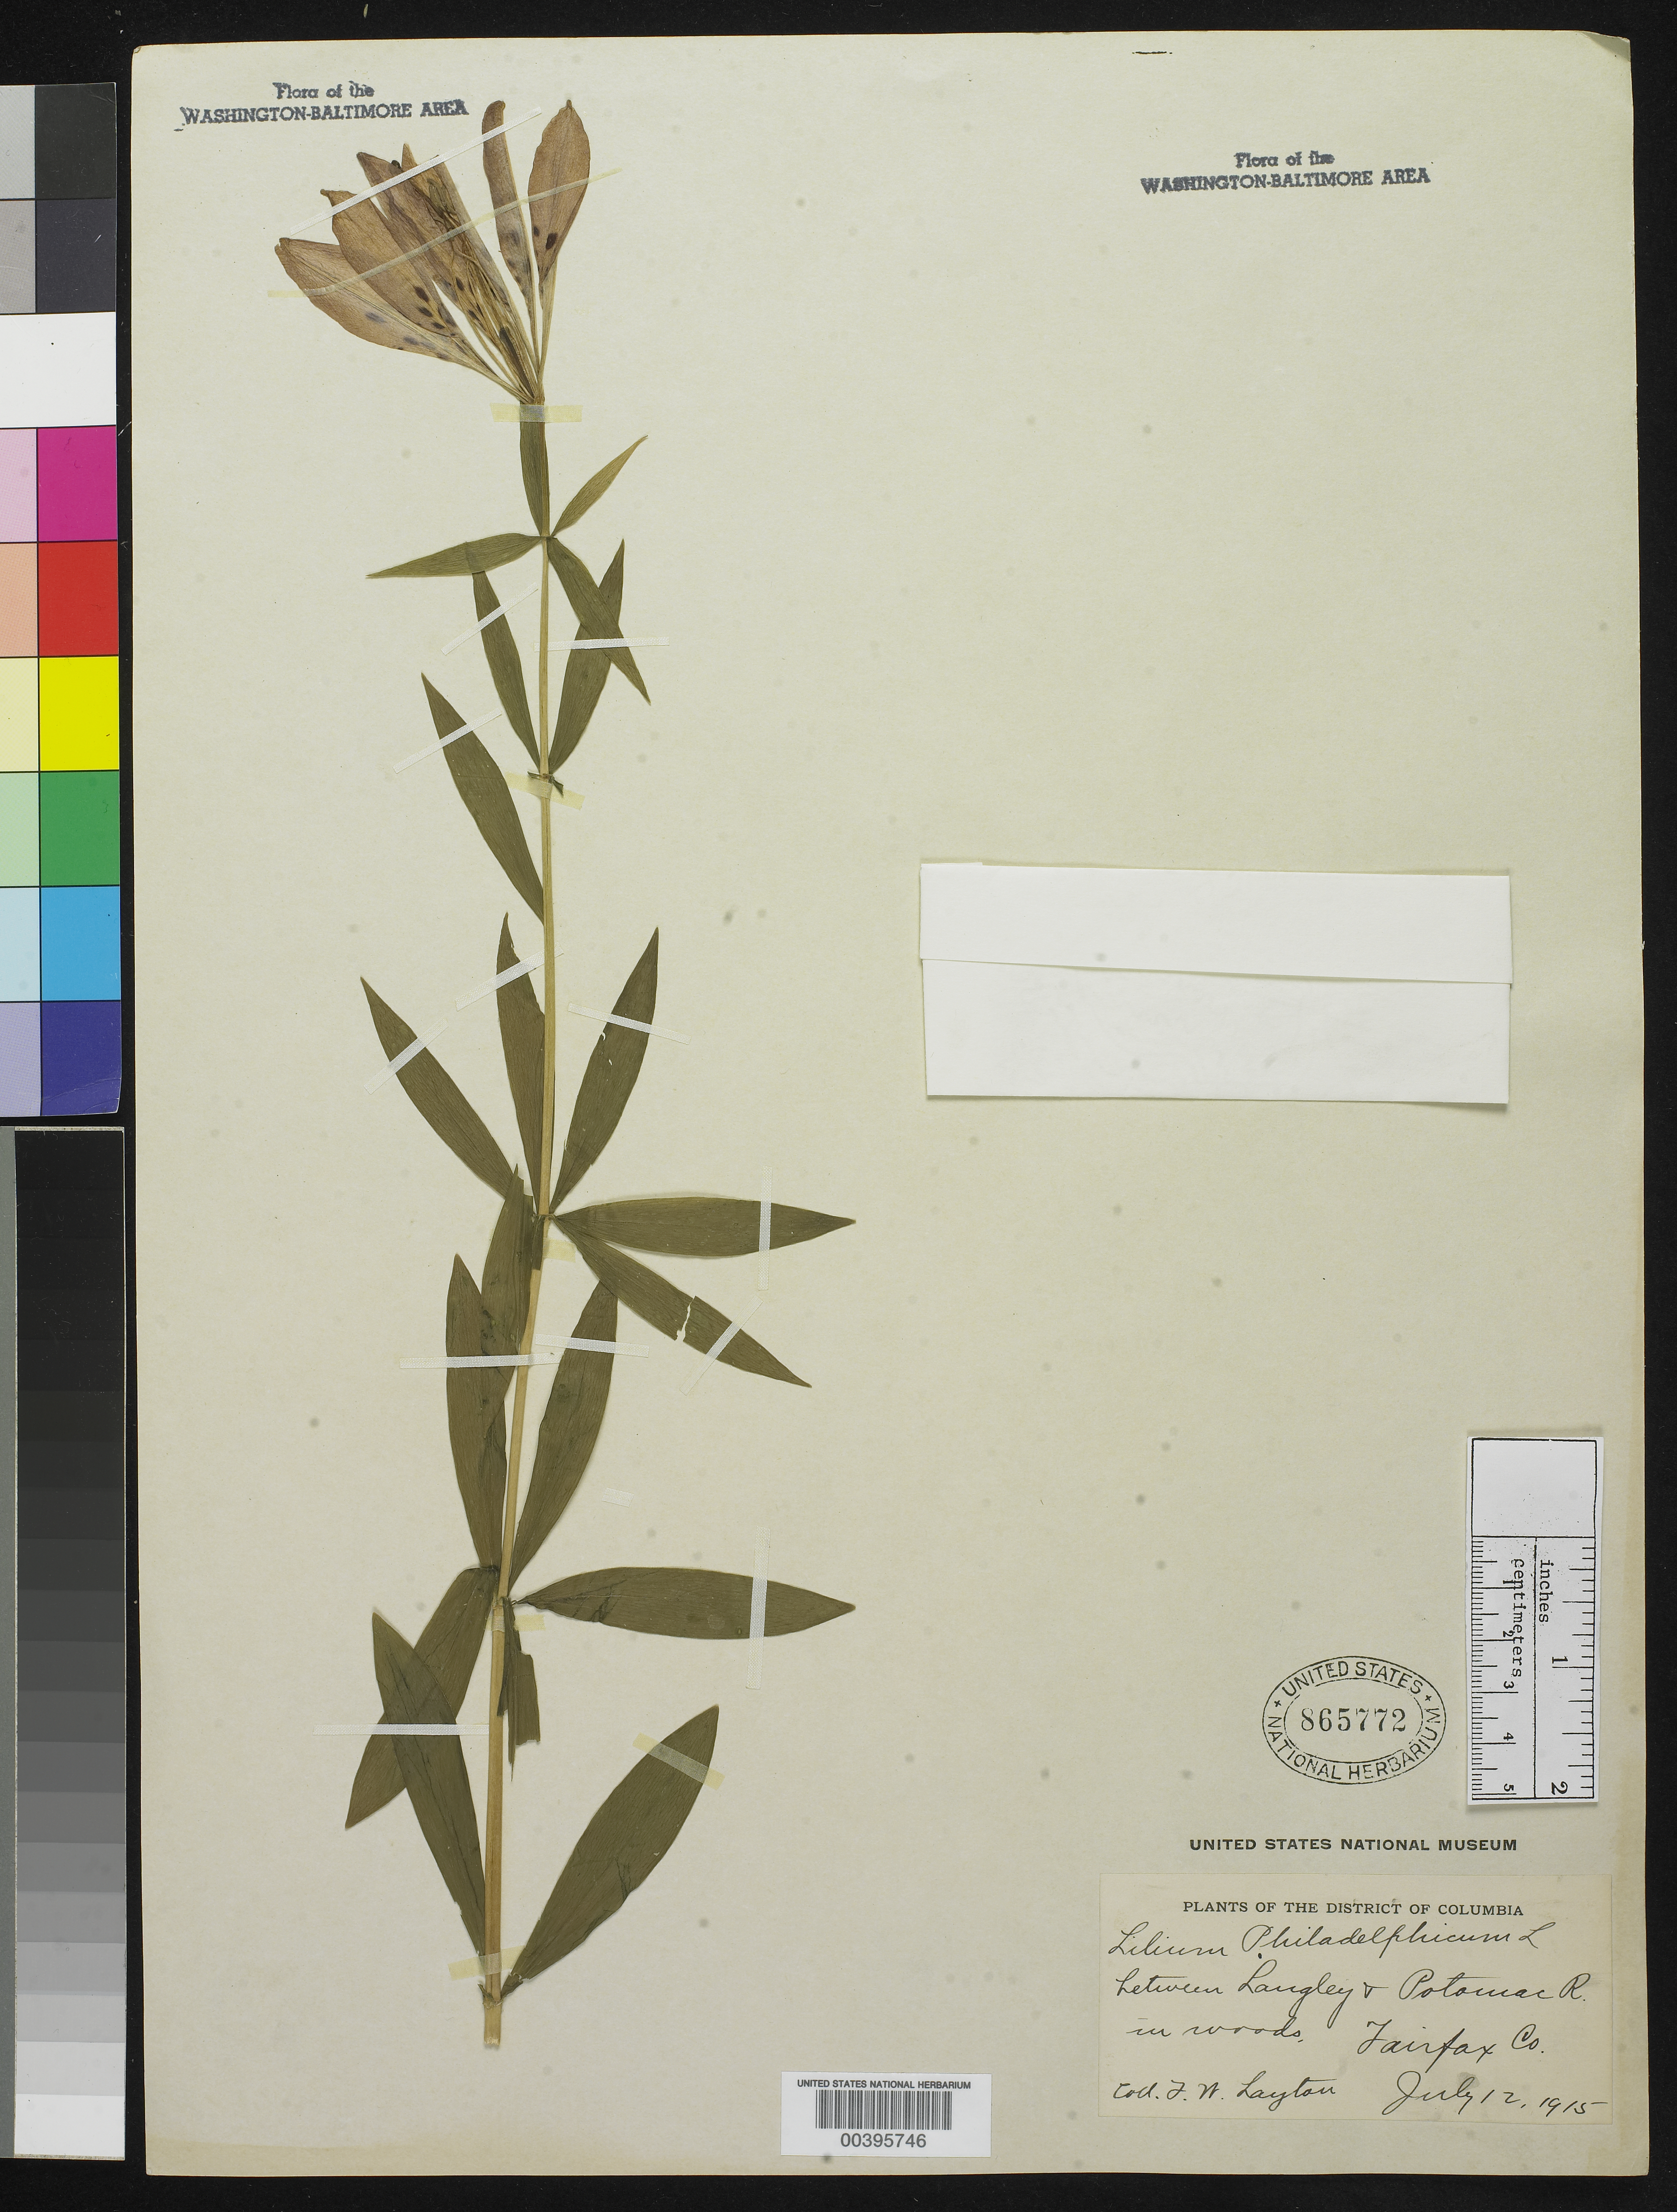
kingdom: Plantae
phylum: Tracheophyta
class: Liliopsida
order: Liliales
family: Liliaceae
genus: Lilium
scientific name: Lilium philadelphicum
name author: L.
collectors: F. Layton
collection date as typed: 12 Jul 1915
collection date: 1915-07-12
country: United States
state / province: Virginia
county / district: Fairfax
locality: Between Langley and Potomac River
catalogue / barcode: US 865772